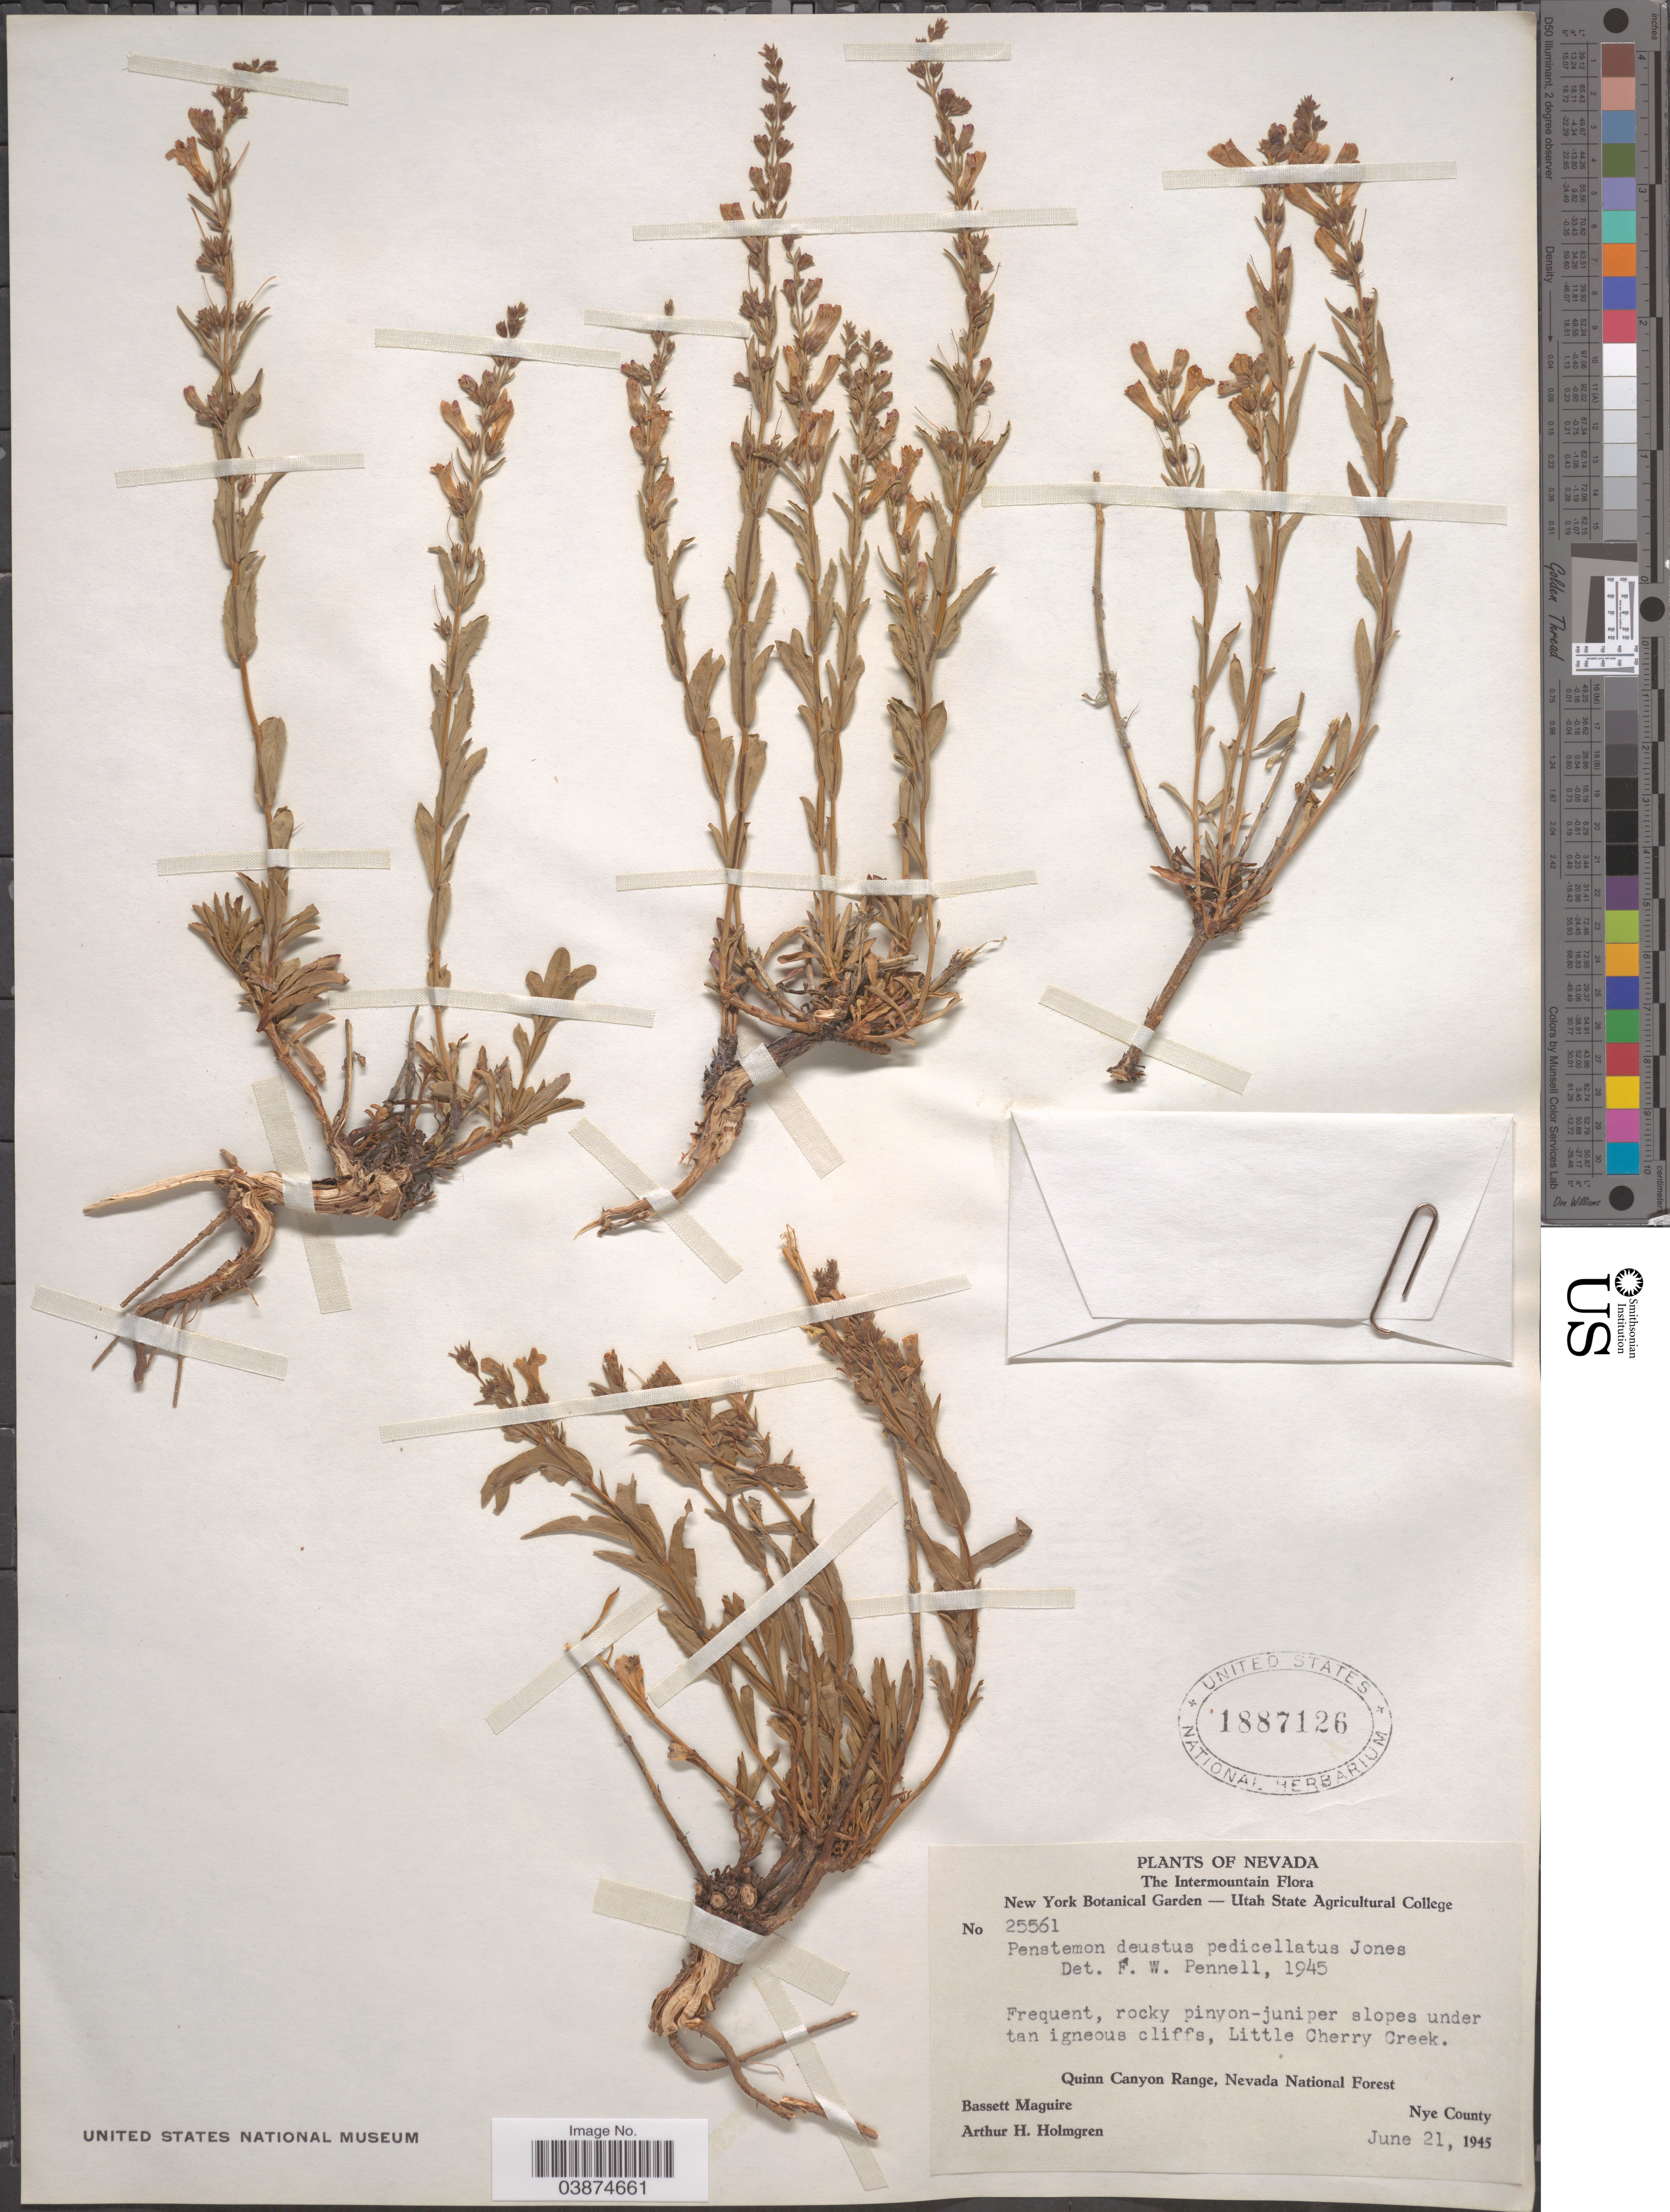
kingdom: Plantae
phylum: Tracheophyta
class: Magnoliopsida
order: Lamiales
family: Plantaginaceae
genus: Penstemon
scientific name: Penstemon deustus var. pedicellatus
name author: M.E. Jones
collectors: B. Maguire & A. H. Holmgren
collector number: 25561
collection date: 1945-06-21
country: United States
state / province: Nevada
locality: The Intermountain. Little Cherry Creek. Quinn Canyon Range, Nevada National Forest. Nye County.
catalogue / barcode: US 1887126